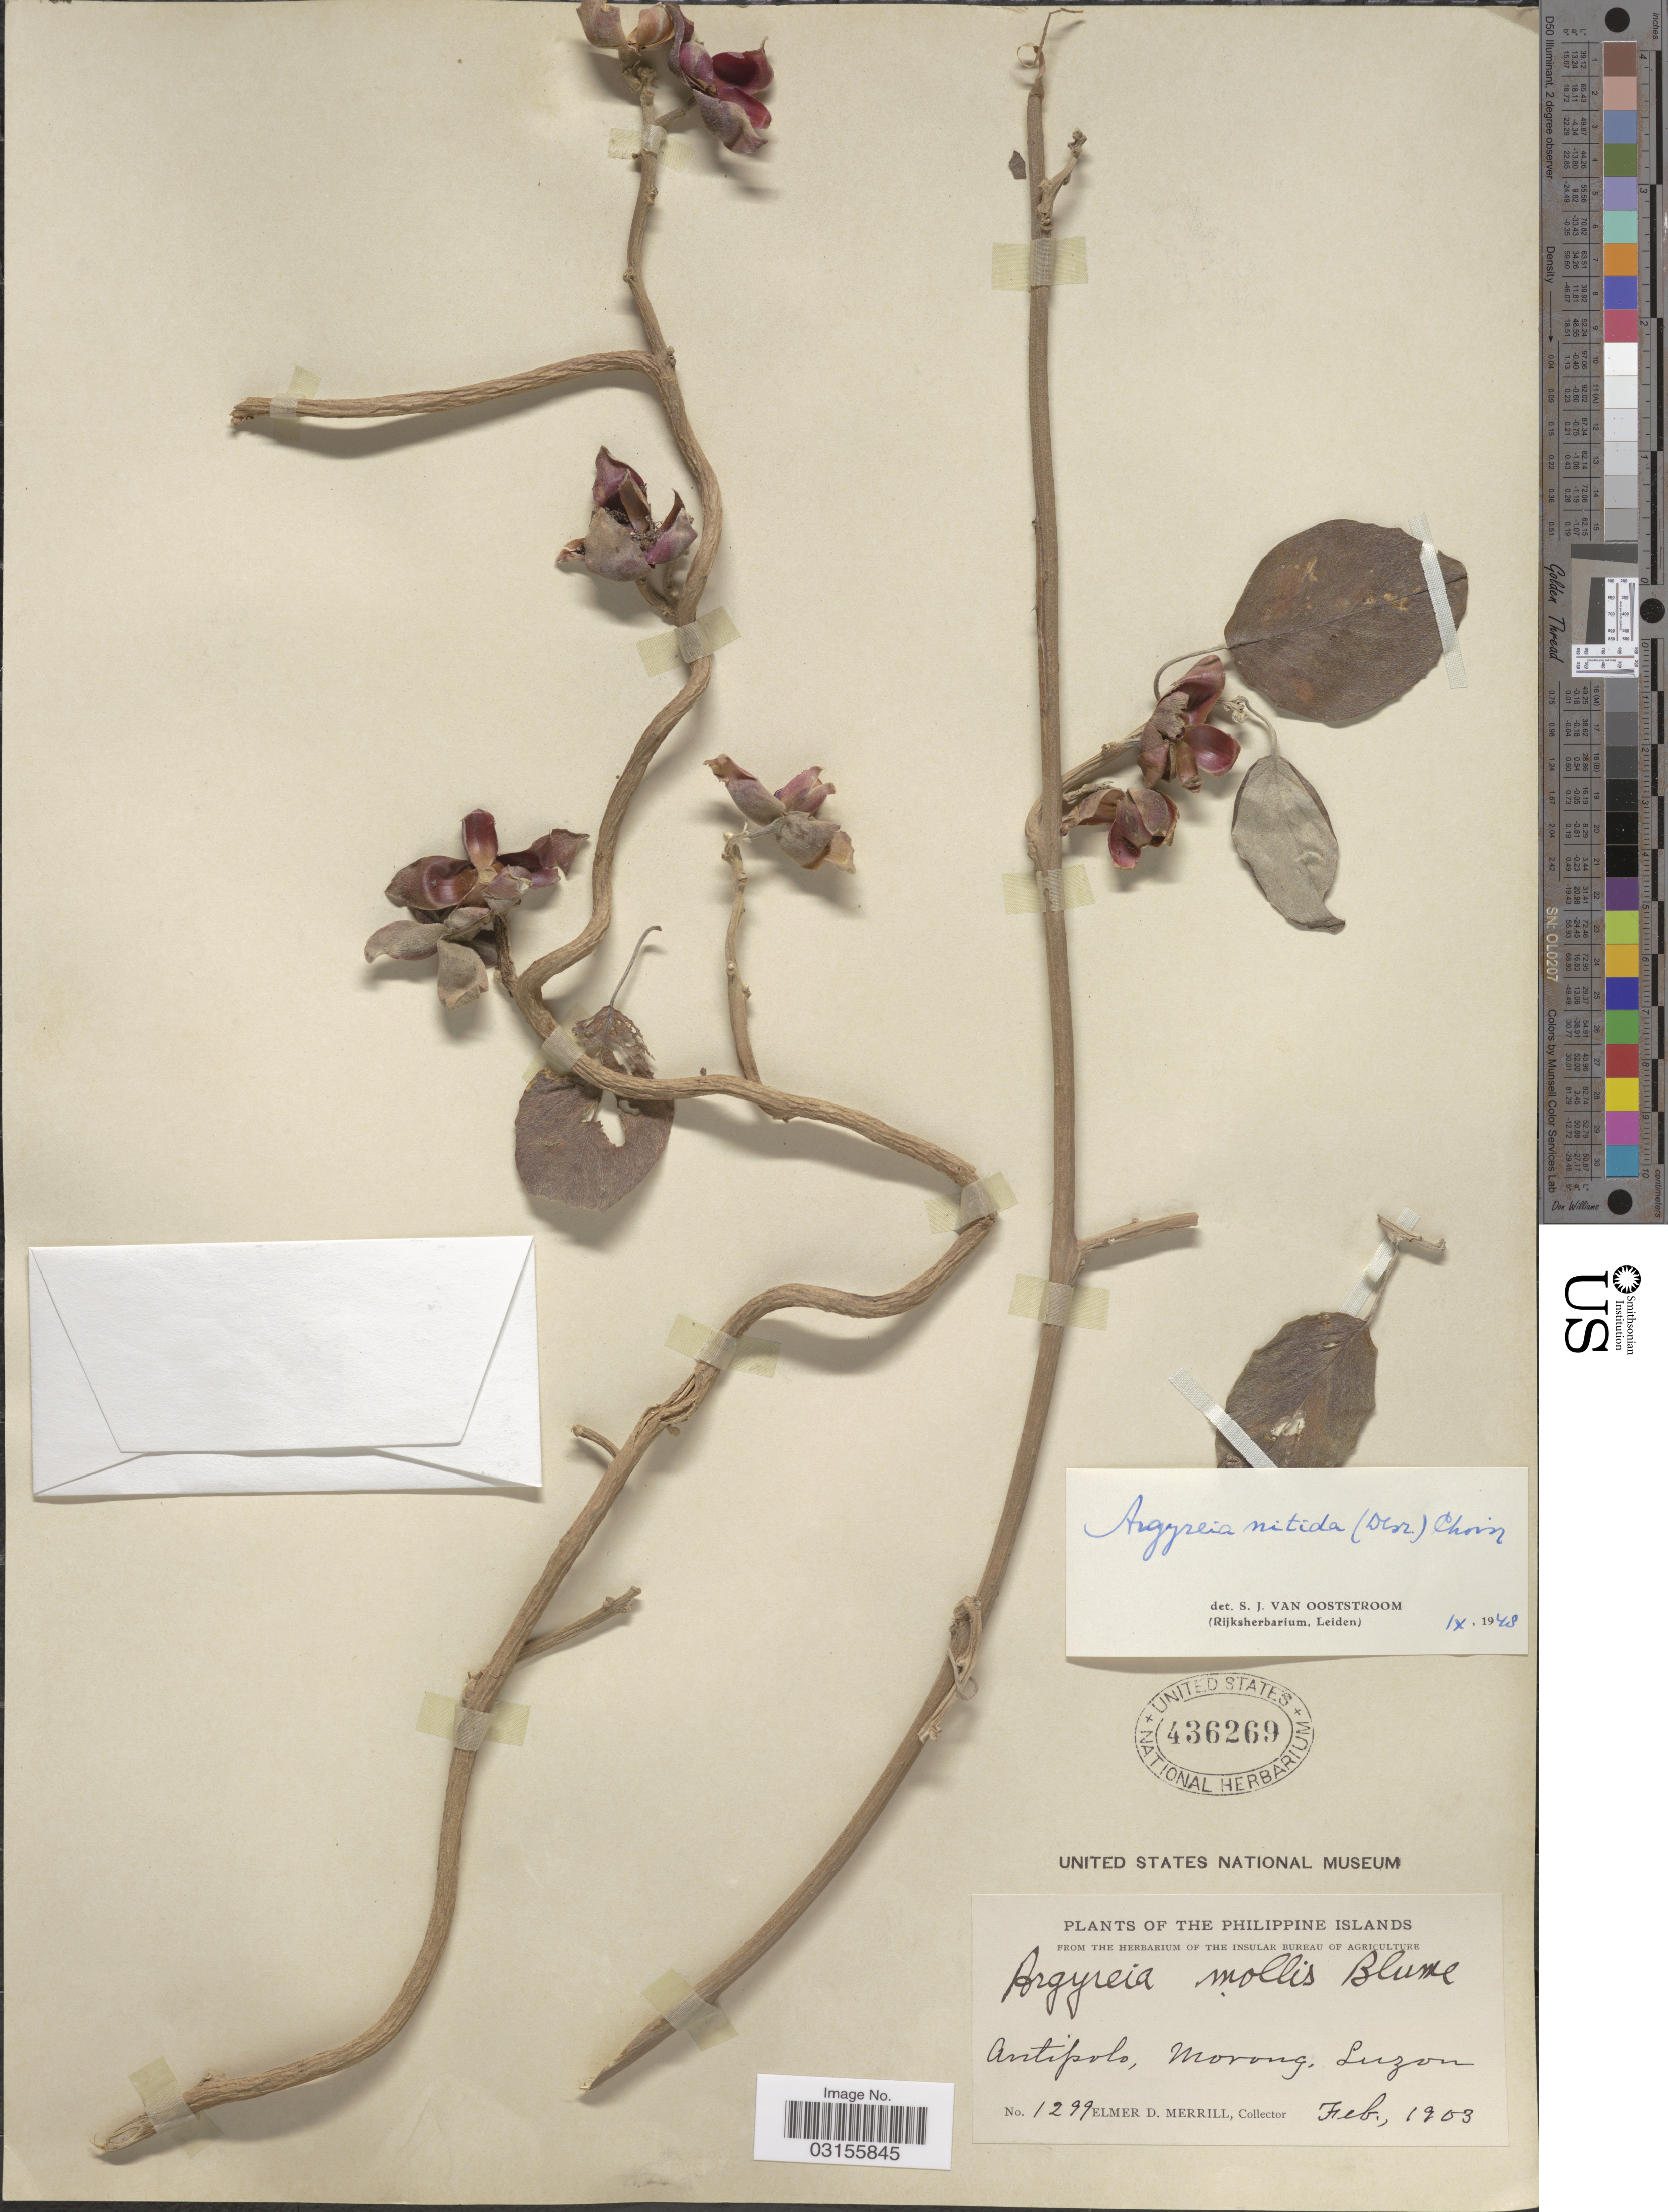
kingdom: Plantae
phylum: Tracheophyta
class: Magnoliopsida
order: Solanales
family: Convolvulaceae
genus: Argyreia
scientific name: Argyreia nitida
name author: (Desr.) Choisy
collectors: E. D. Merrill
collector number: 1299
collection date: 1903-02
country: Philippines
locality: Antipolo, Morong, Luzon.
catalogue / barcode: US 436269